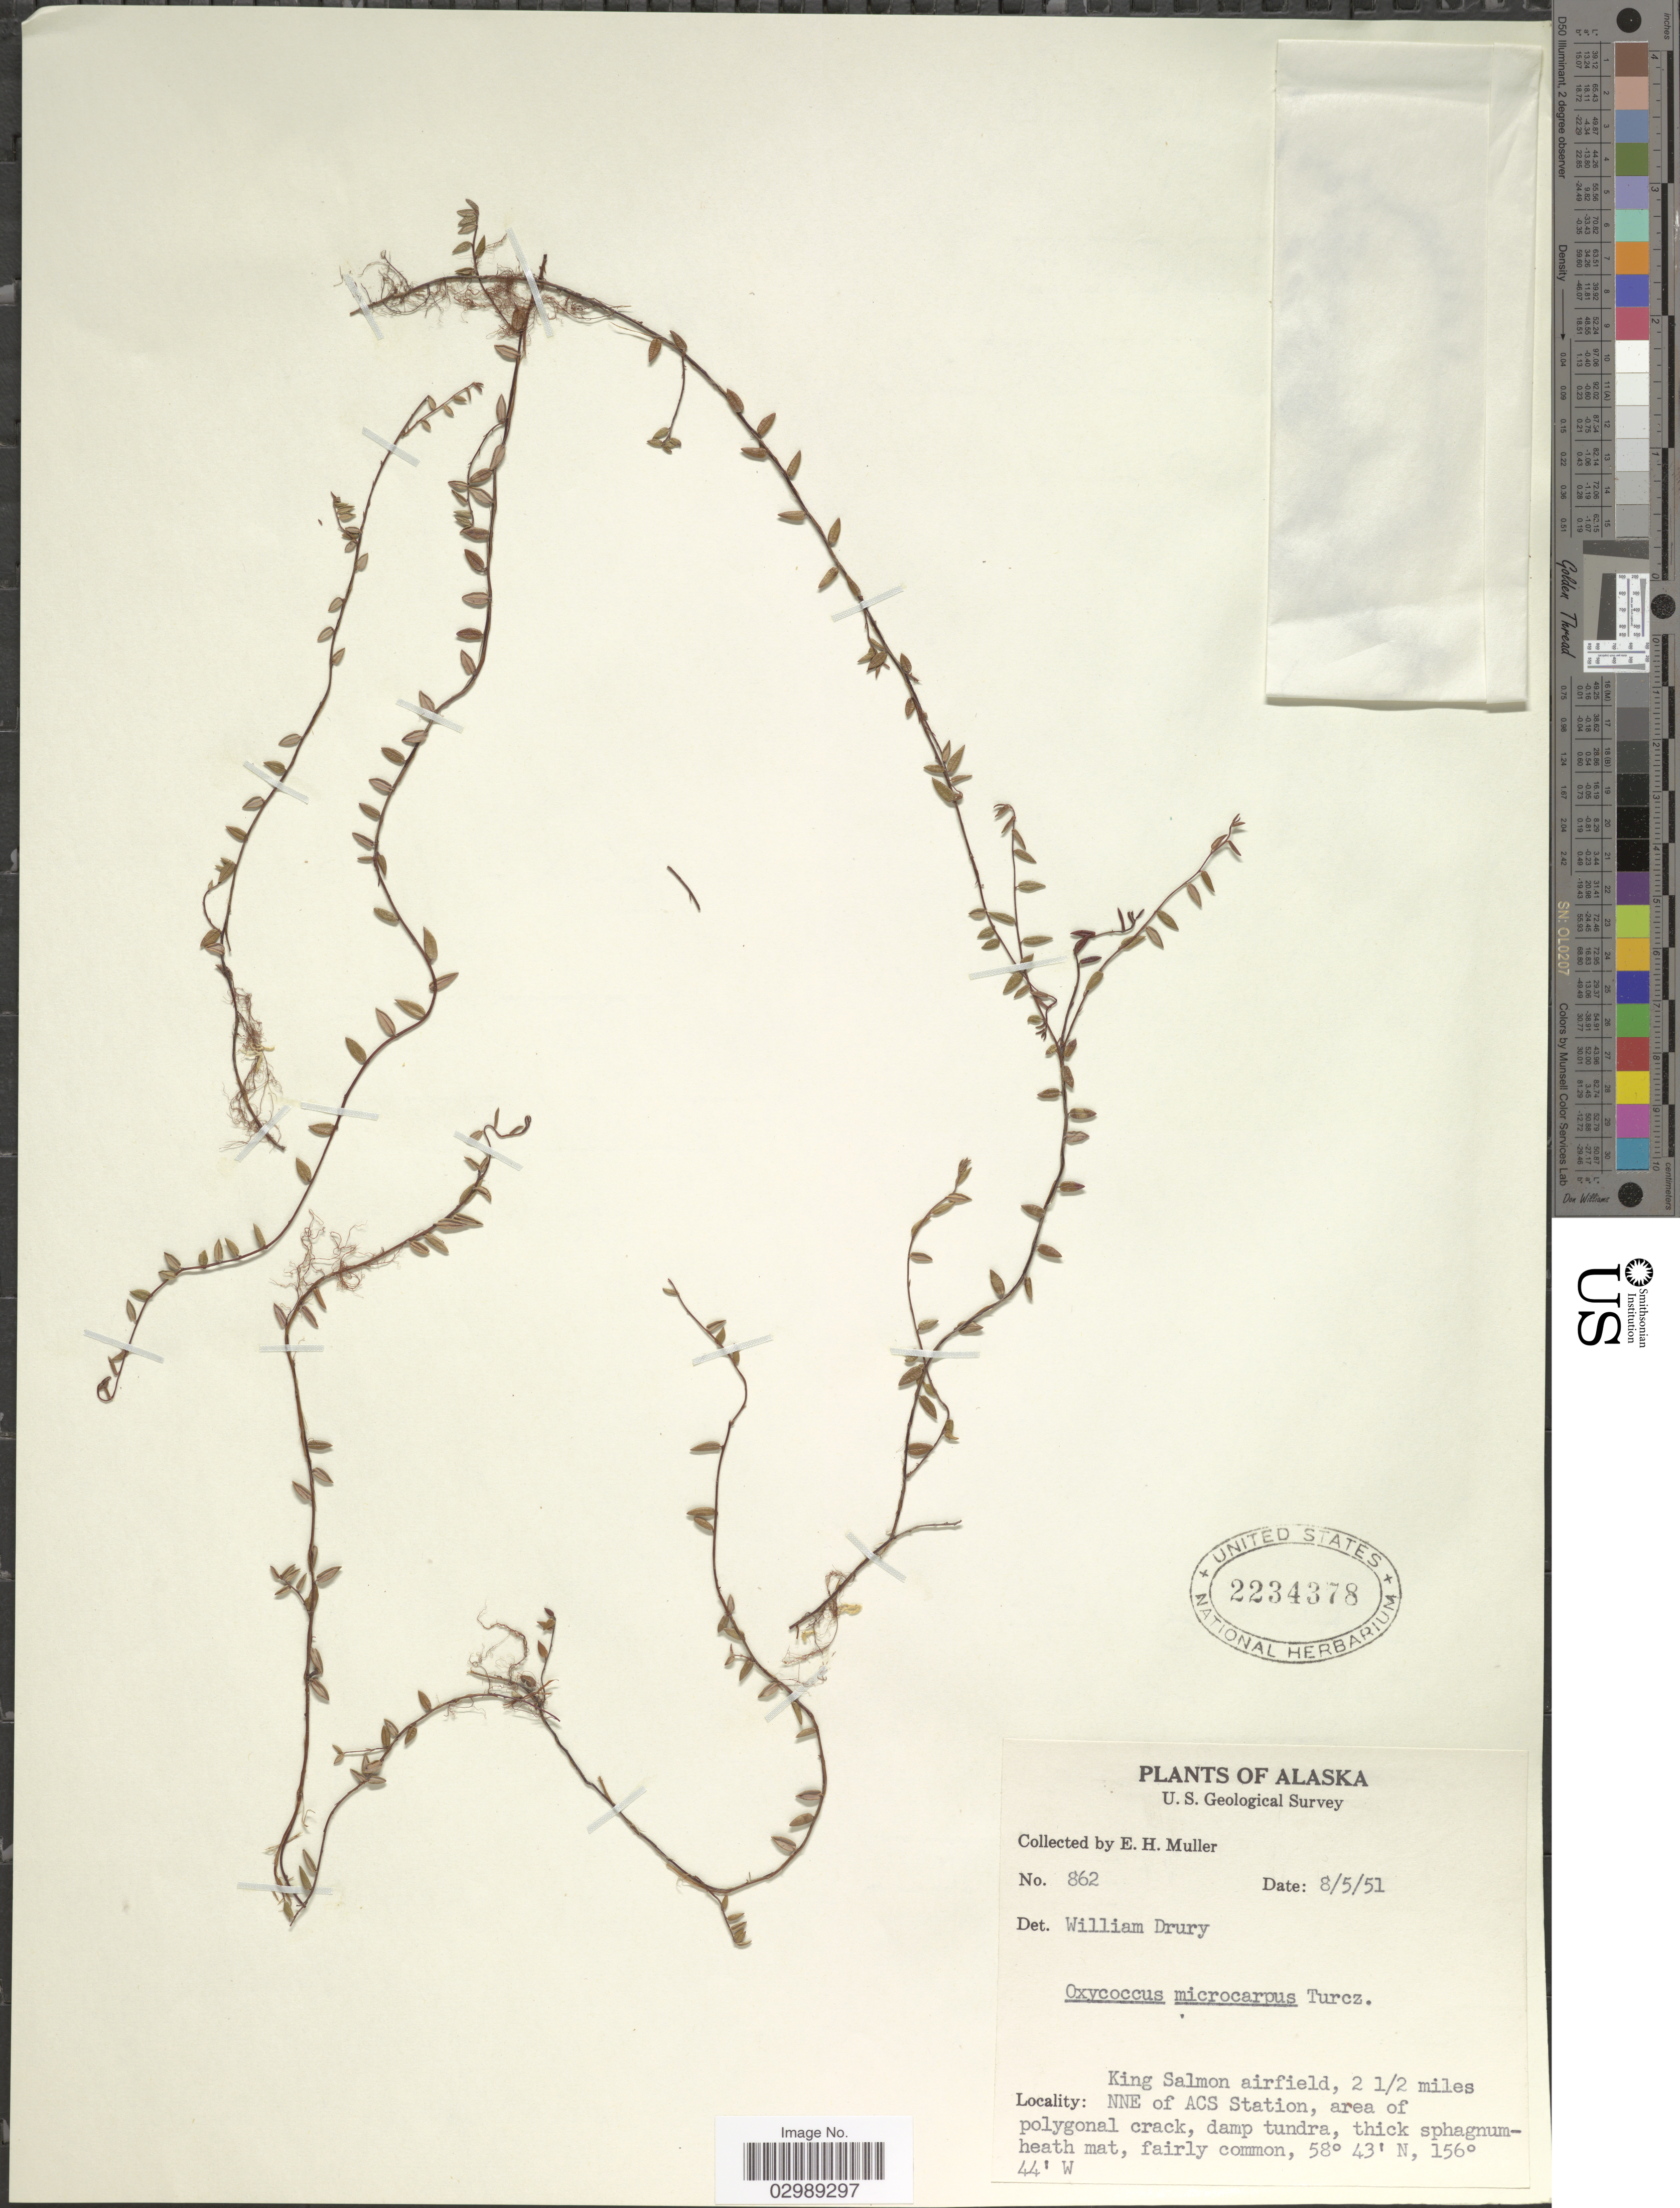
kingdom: Plantae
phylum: Tracheophyta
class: Magnoliopsida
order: Ericales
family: Ericaceae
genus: Vaccinium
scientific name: Vaccinium oxycoccos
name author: L.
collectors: E. H. Muller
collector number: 862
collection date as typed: Transcribed d/m/y: 5/8/51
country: United States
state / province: Alaska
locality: King Salmon airfield, 2½ miles NNE of ACS Station.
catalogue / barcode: US 2234378